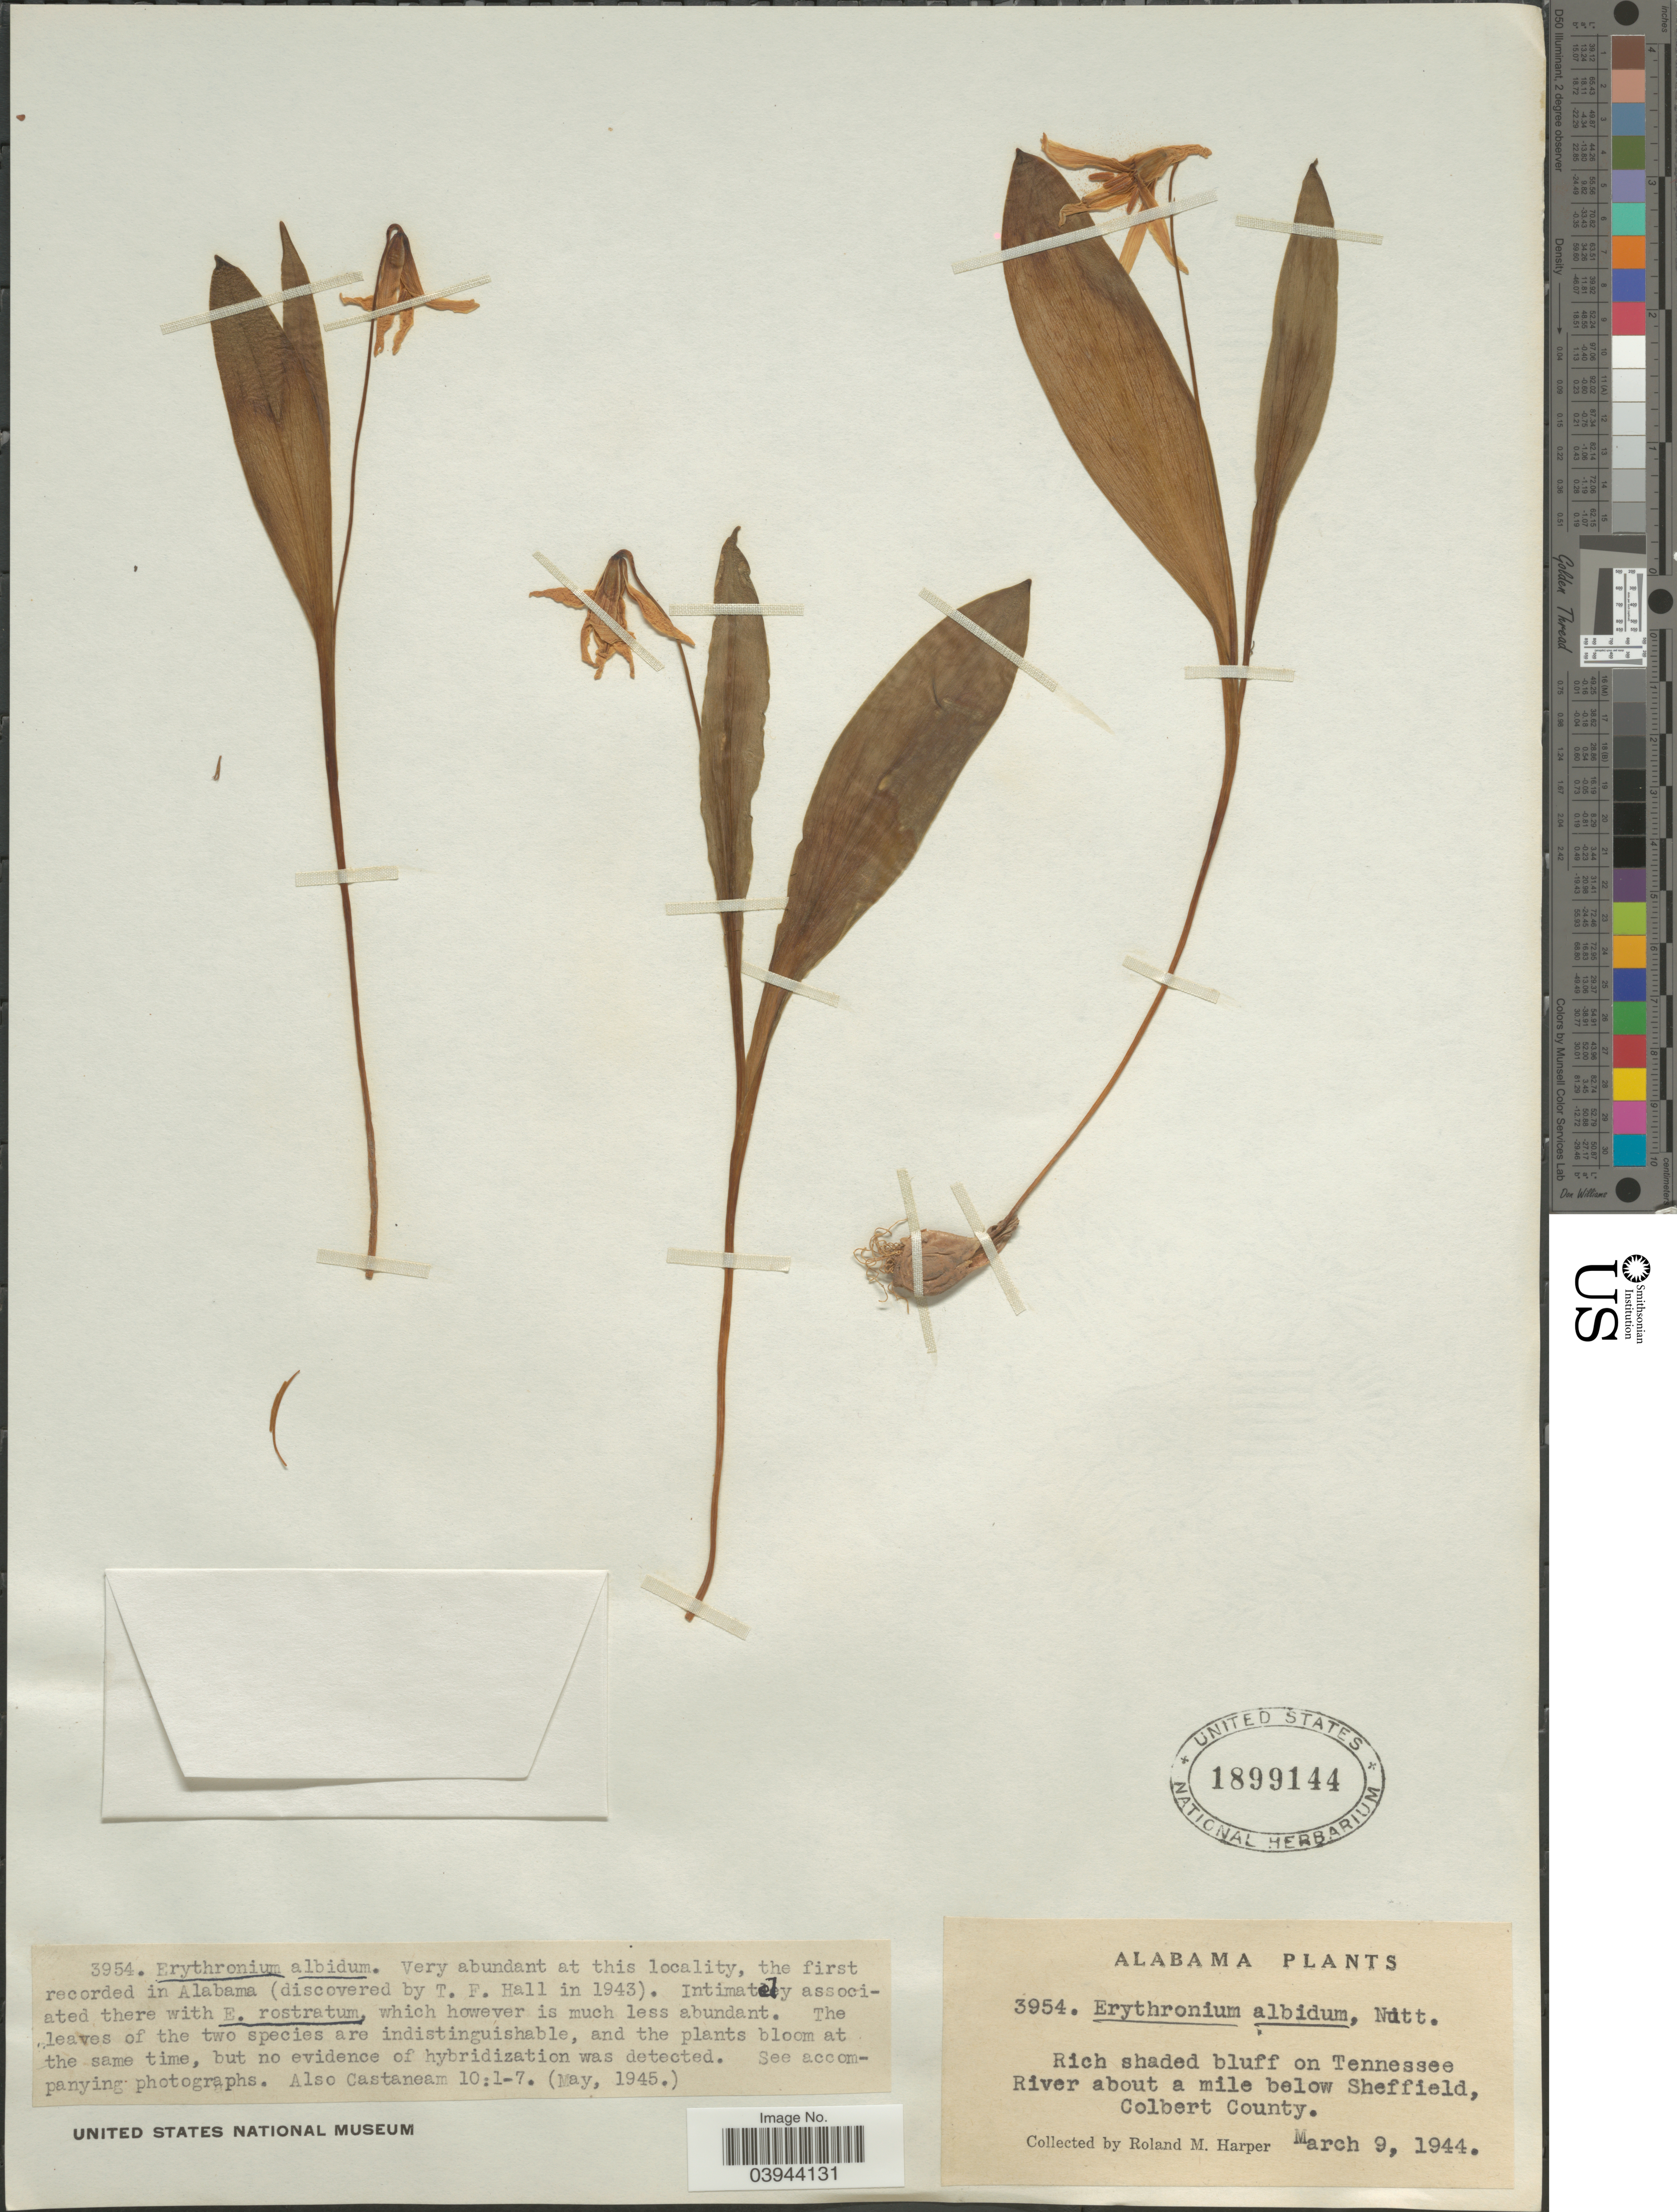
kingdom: Plantae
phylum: Tracheophyta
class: Liliopsida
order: Liliales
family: Liliaceae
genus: Erythronium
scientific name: Erythronium albidum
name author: Nutt.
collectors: R. M. Harper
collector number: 3954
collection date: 1944-03-09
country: United States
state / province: Alabama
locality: Rich shaded bluff on Tennessee River about a mile below Sheffield, Colbert County.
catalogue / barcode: US 1899144